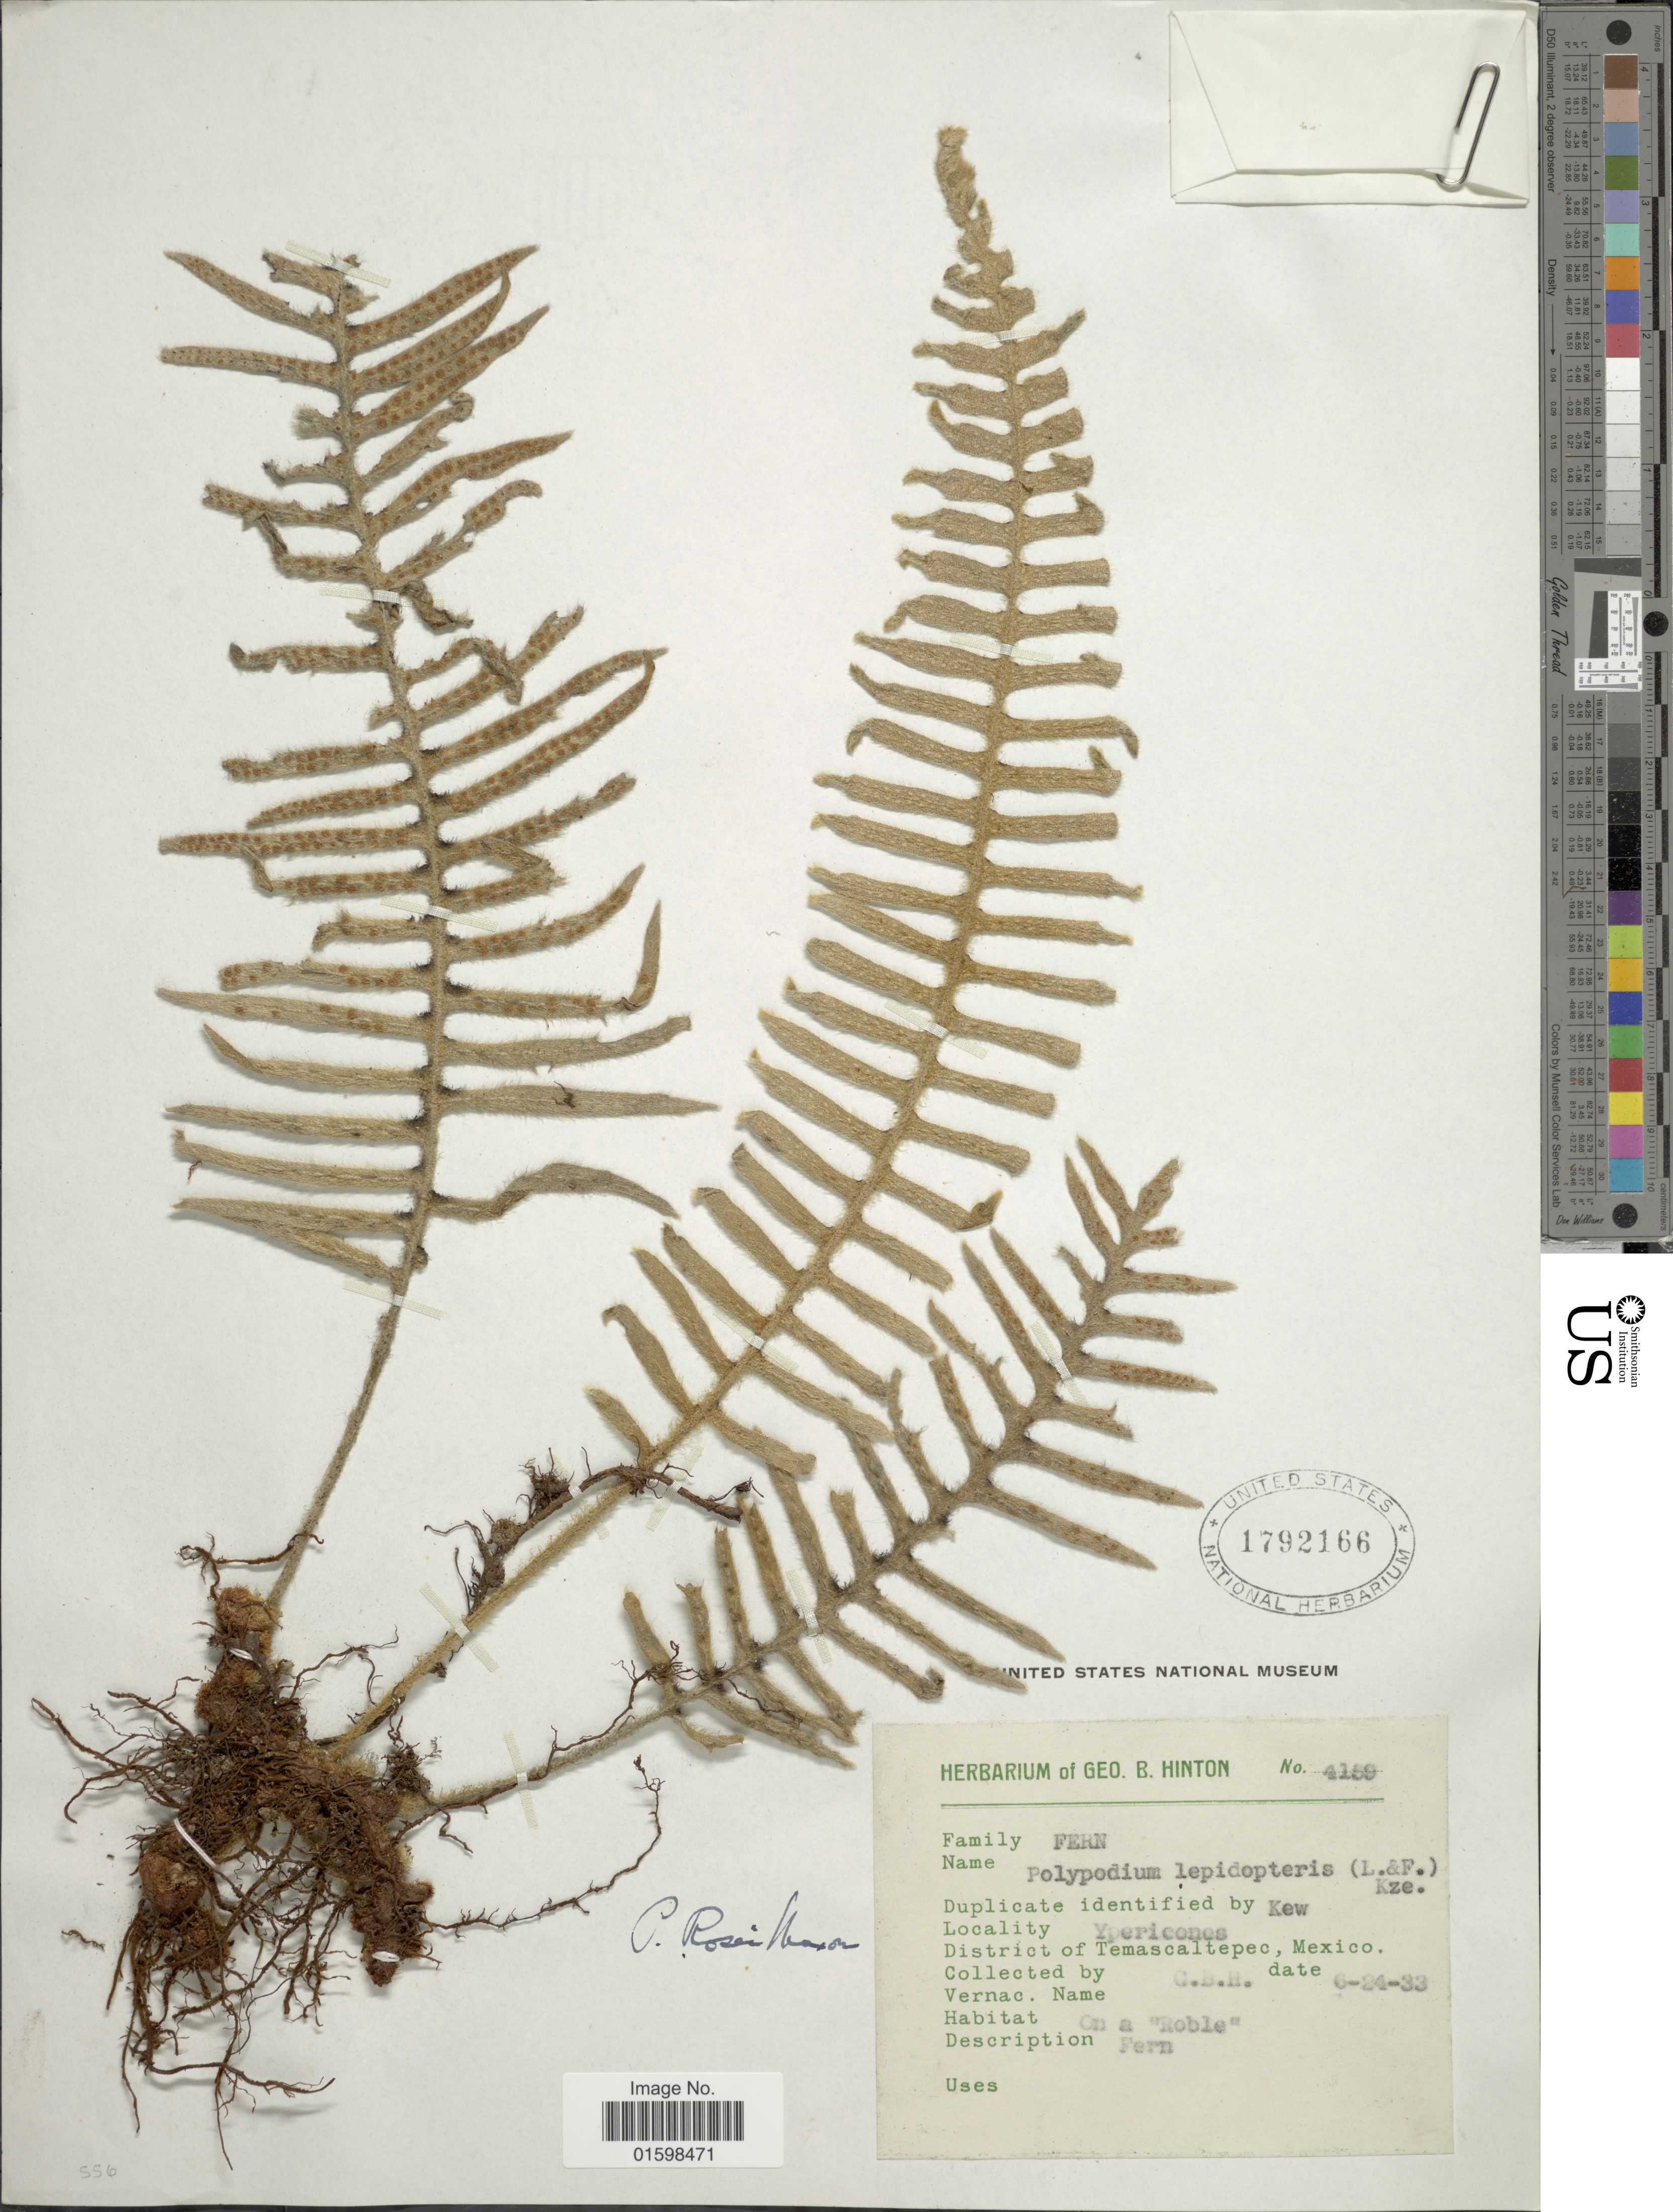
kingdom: Plantae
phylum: Tracheophyta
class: Polypodiopsida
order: Polypodiales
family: Polypodiaceae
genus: Pleopeltis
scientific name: Pleopeltis rosei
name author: (Maxon) A.R. Sm. & Tejero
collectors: G. B. Hinton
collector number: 4159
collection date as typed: Transcribed d/m/y: 24/6/33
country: Mexico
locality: Ypericones, District of Temascatepec, on a "Roble"Fern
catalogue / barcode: US 1792166